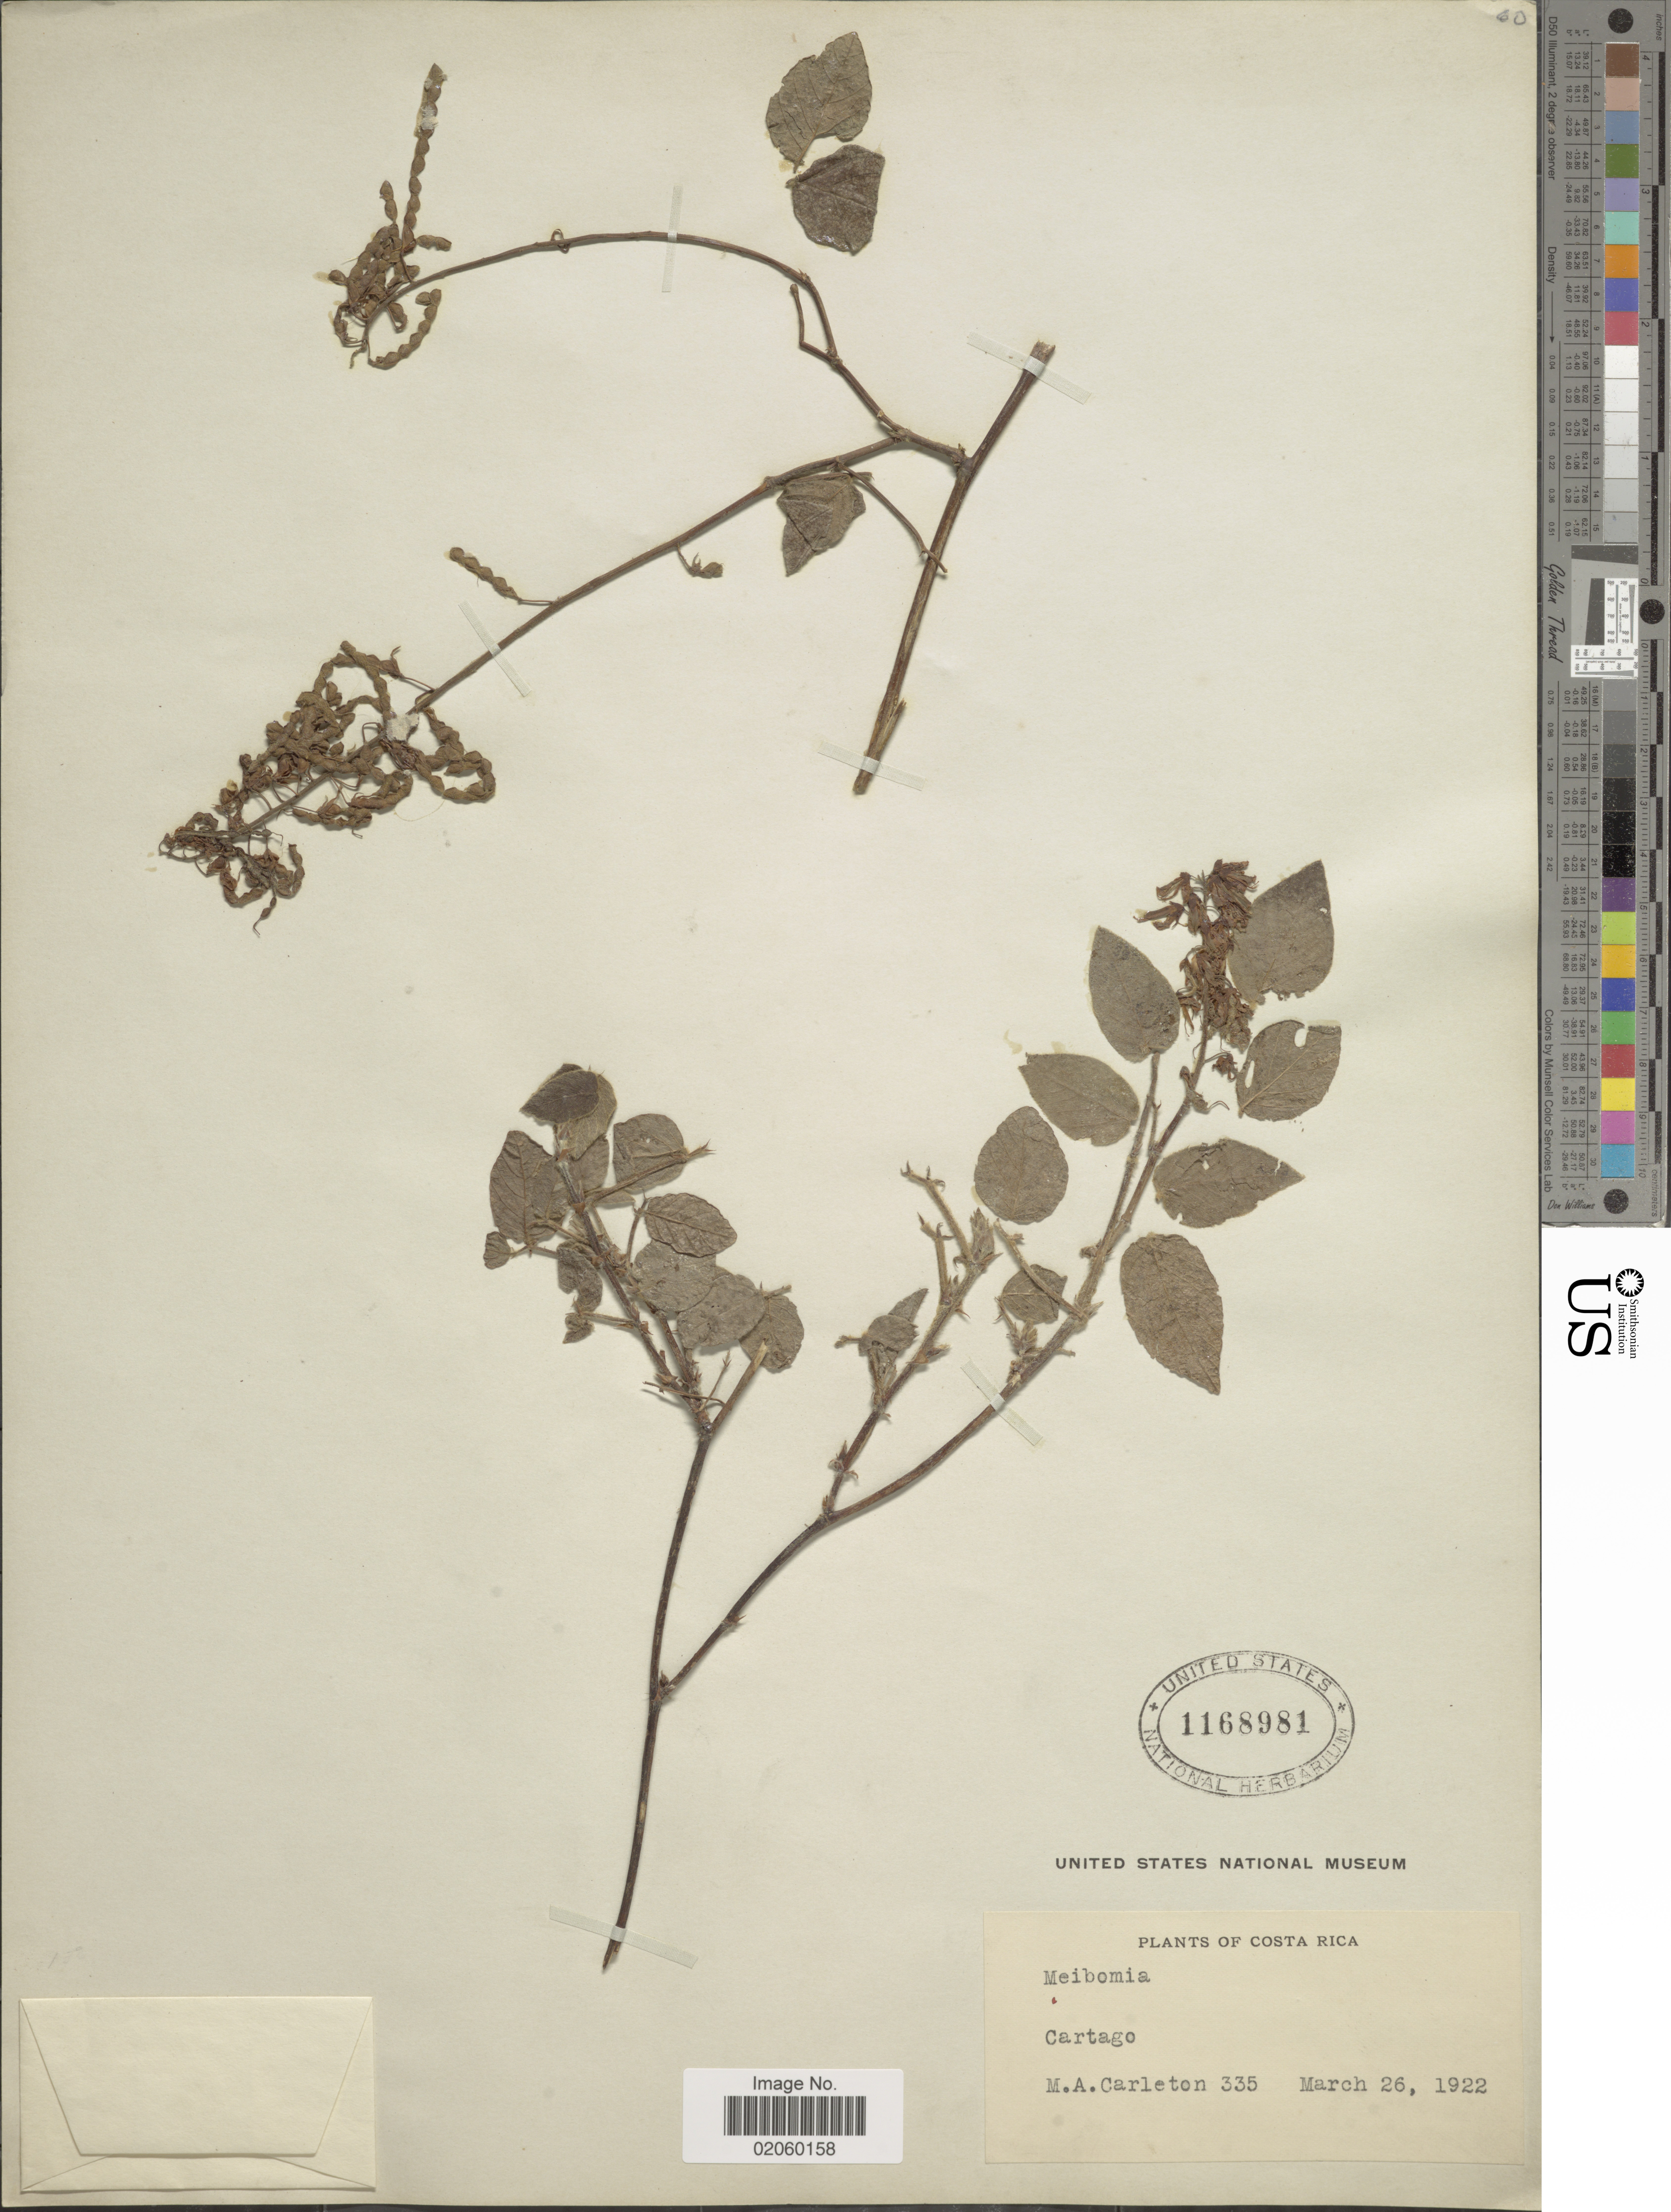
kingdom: Plantae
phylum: Tracheophyta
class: Magnoliopsida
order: Fabales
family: Fabaceae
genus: Desmodium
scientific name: Desmodium sp.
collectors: M. A. Carleton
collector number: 335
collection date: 1922-03-26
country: Costa Rica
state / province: Cartago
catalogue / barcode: US 1168981